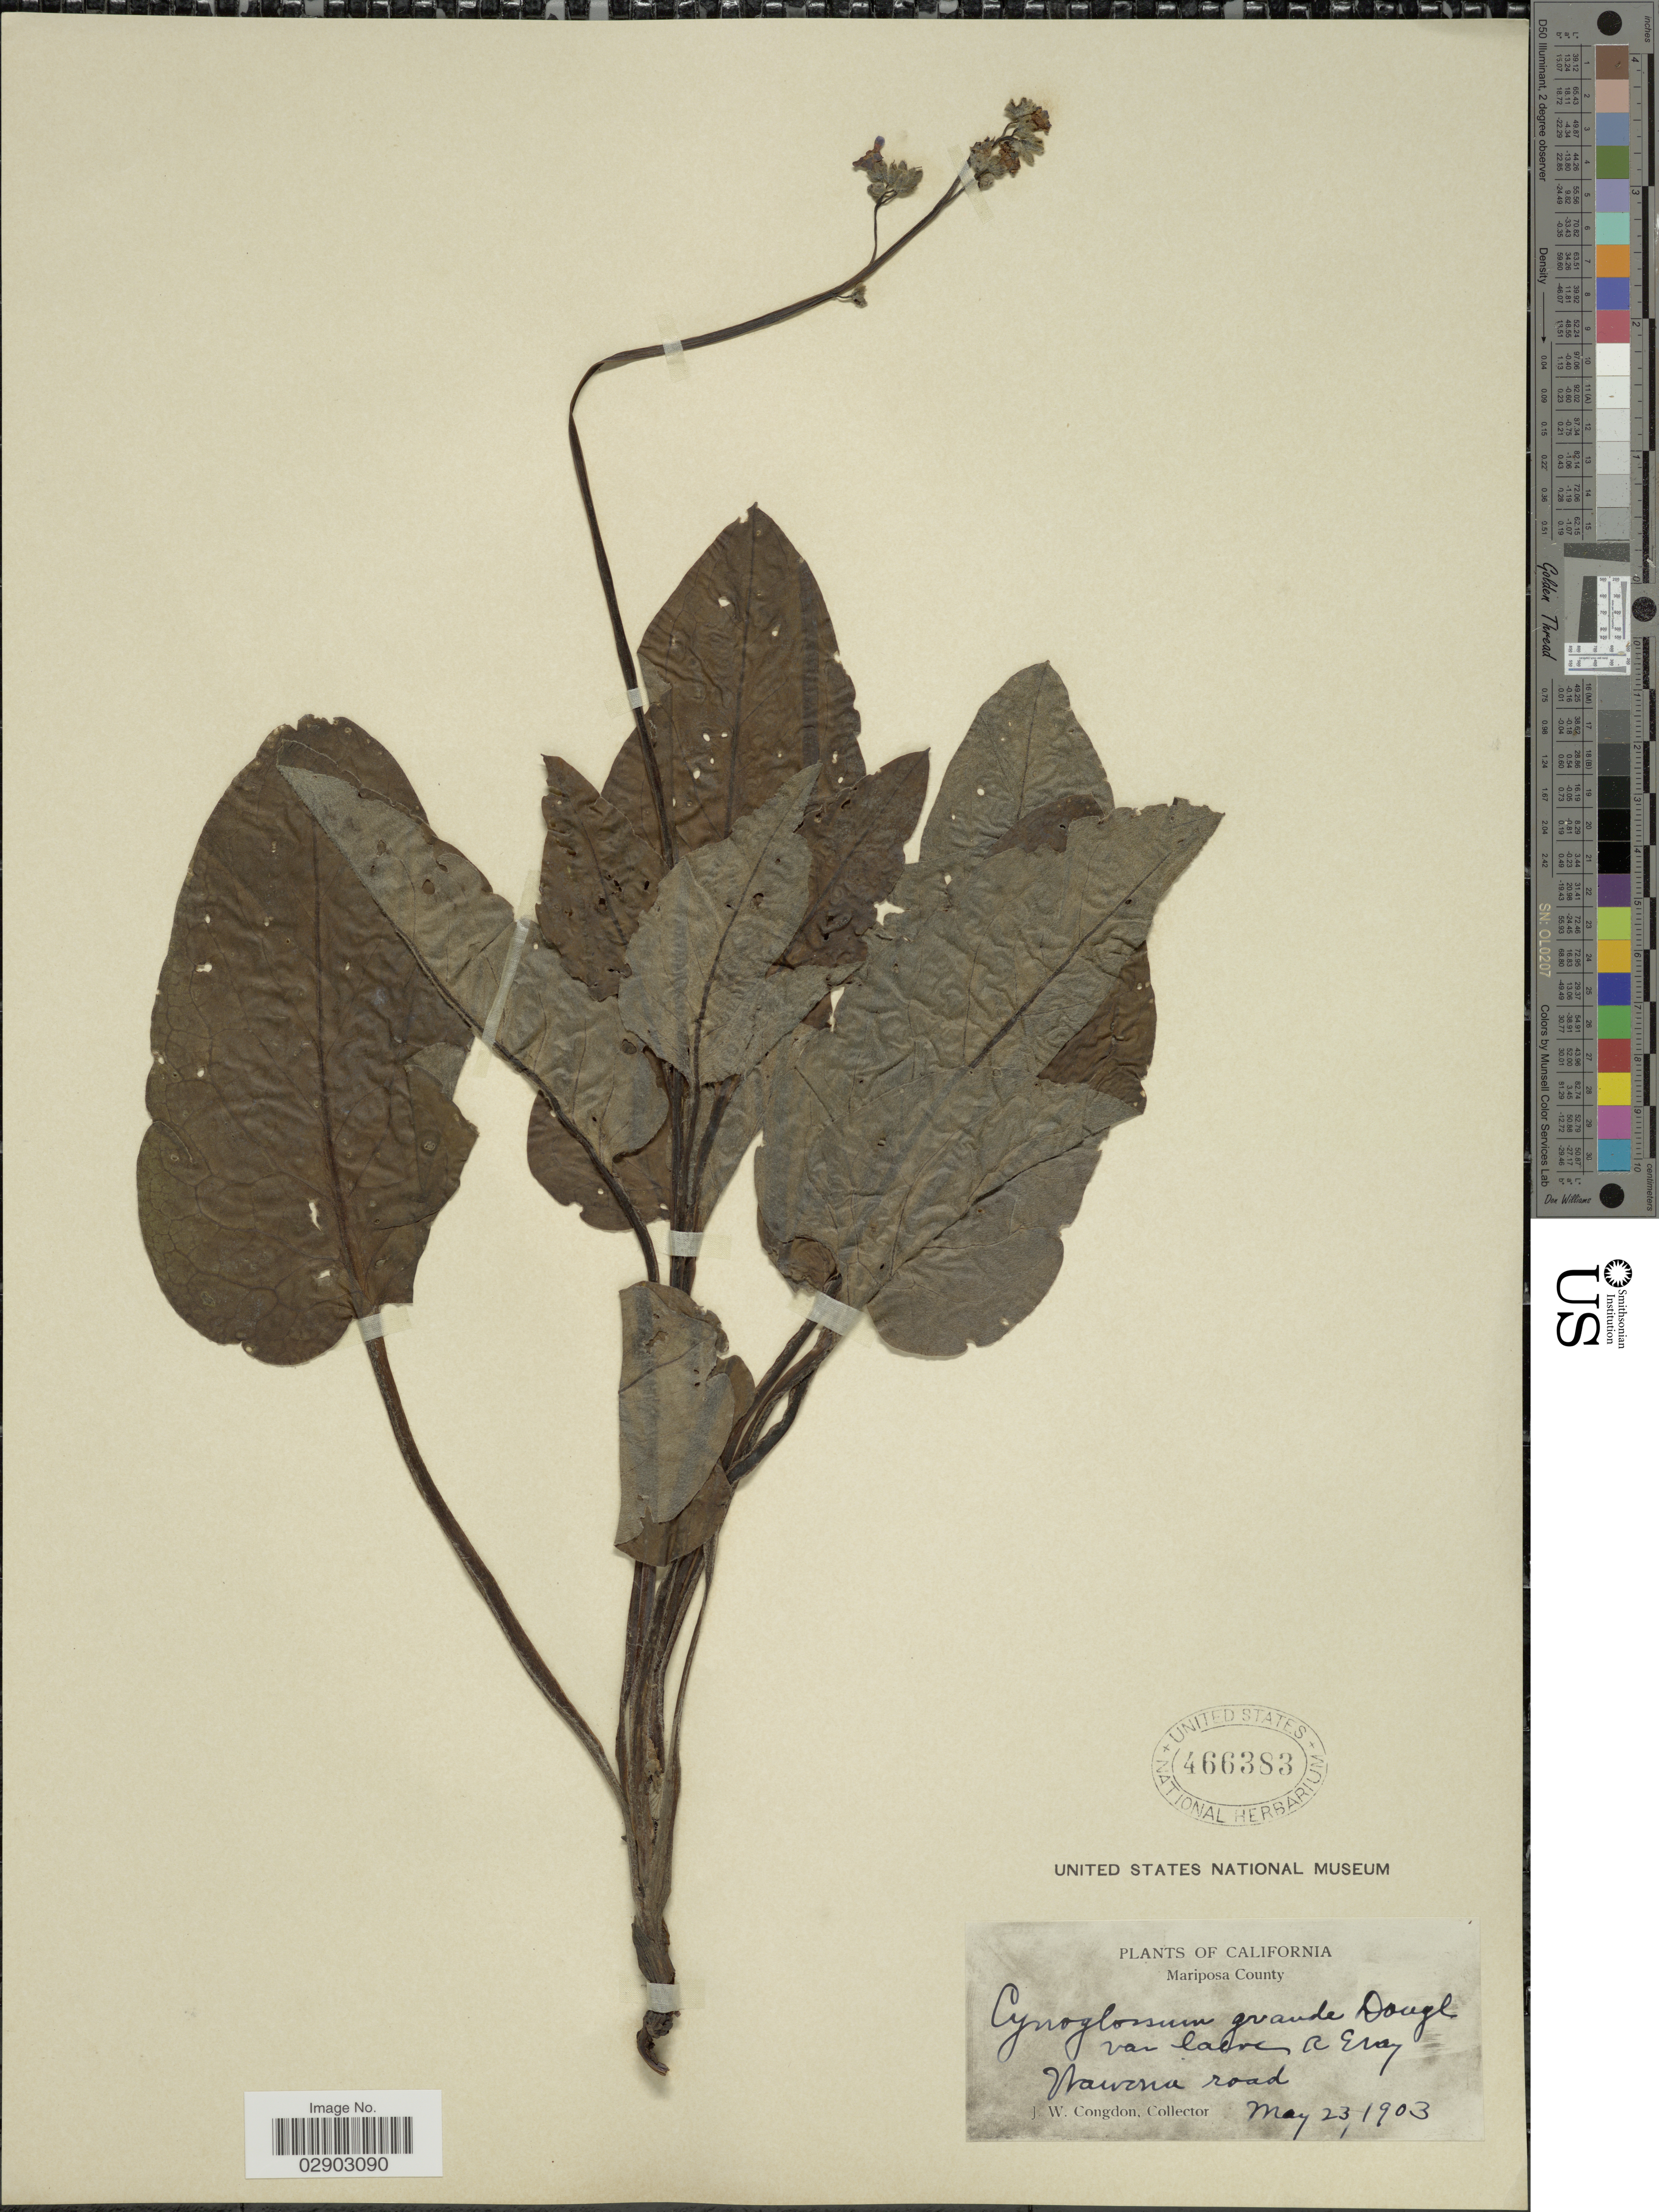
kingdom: Plantae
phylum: Tracheophyta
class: Magnoliopsida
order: Boraginales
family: Boraginaceae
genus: Cynoglossum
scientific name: Cynoglossum grande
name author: Douglas ex Lehm.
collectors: J. W. Congdon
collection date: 1903-05-23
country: United States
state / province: California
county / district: Mariposa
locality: Mariposa County. Wawona road.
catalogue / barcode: US 466383